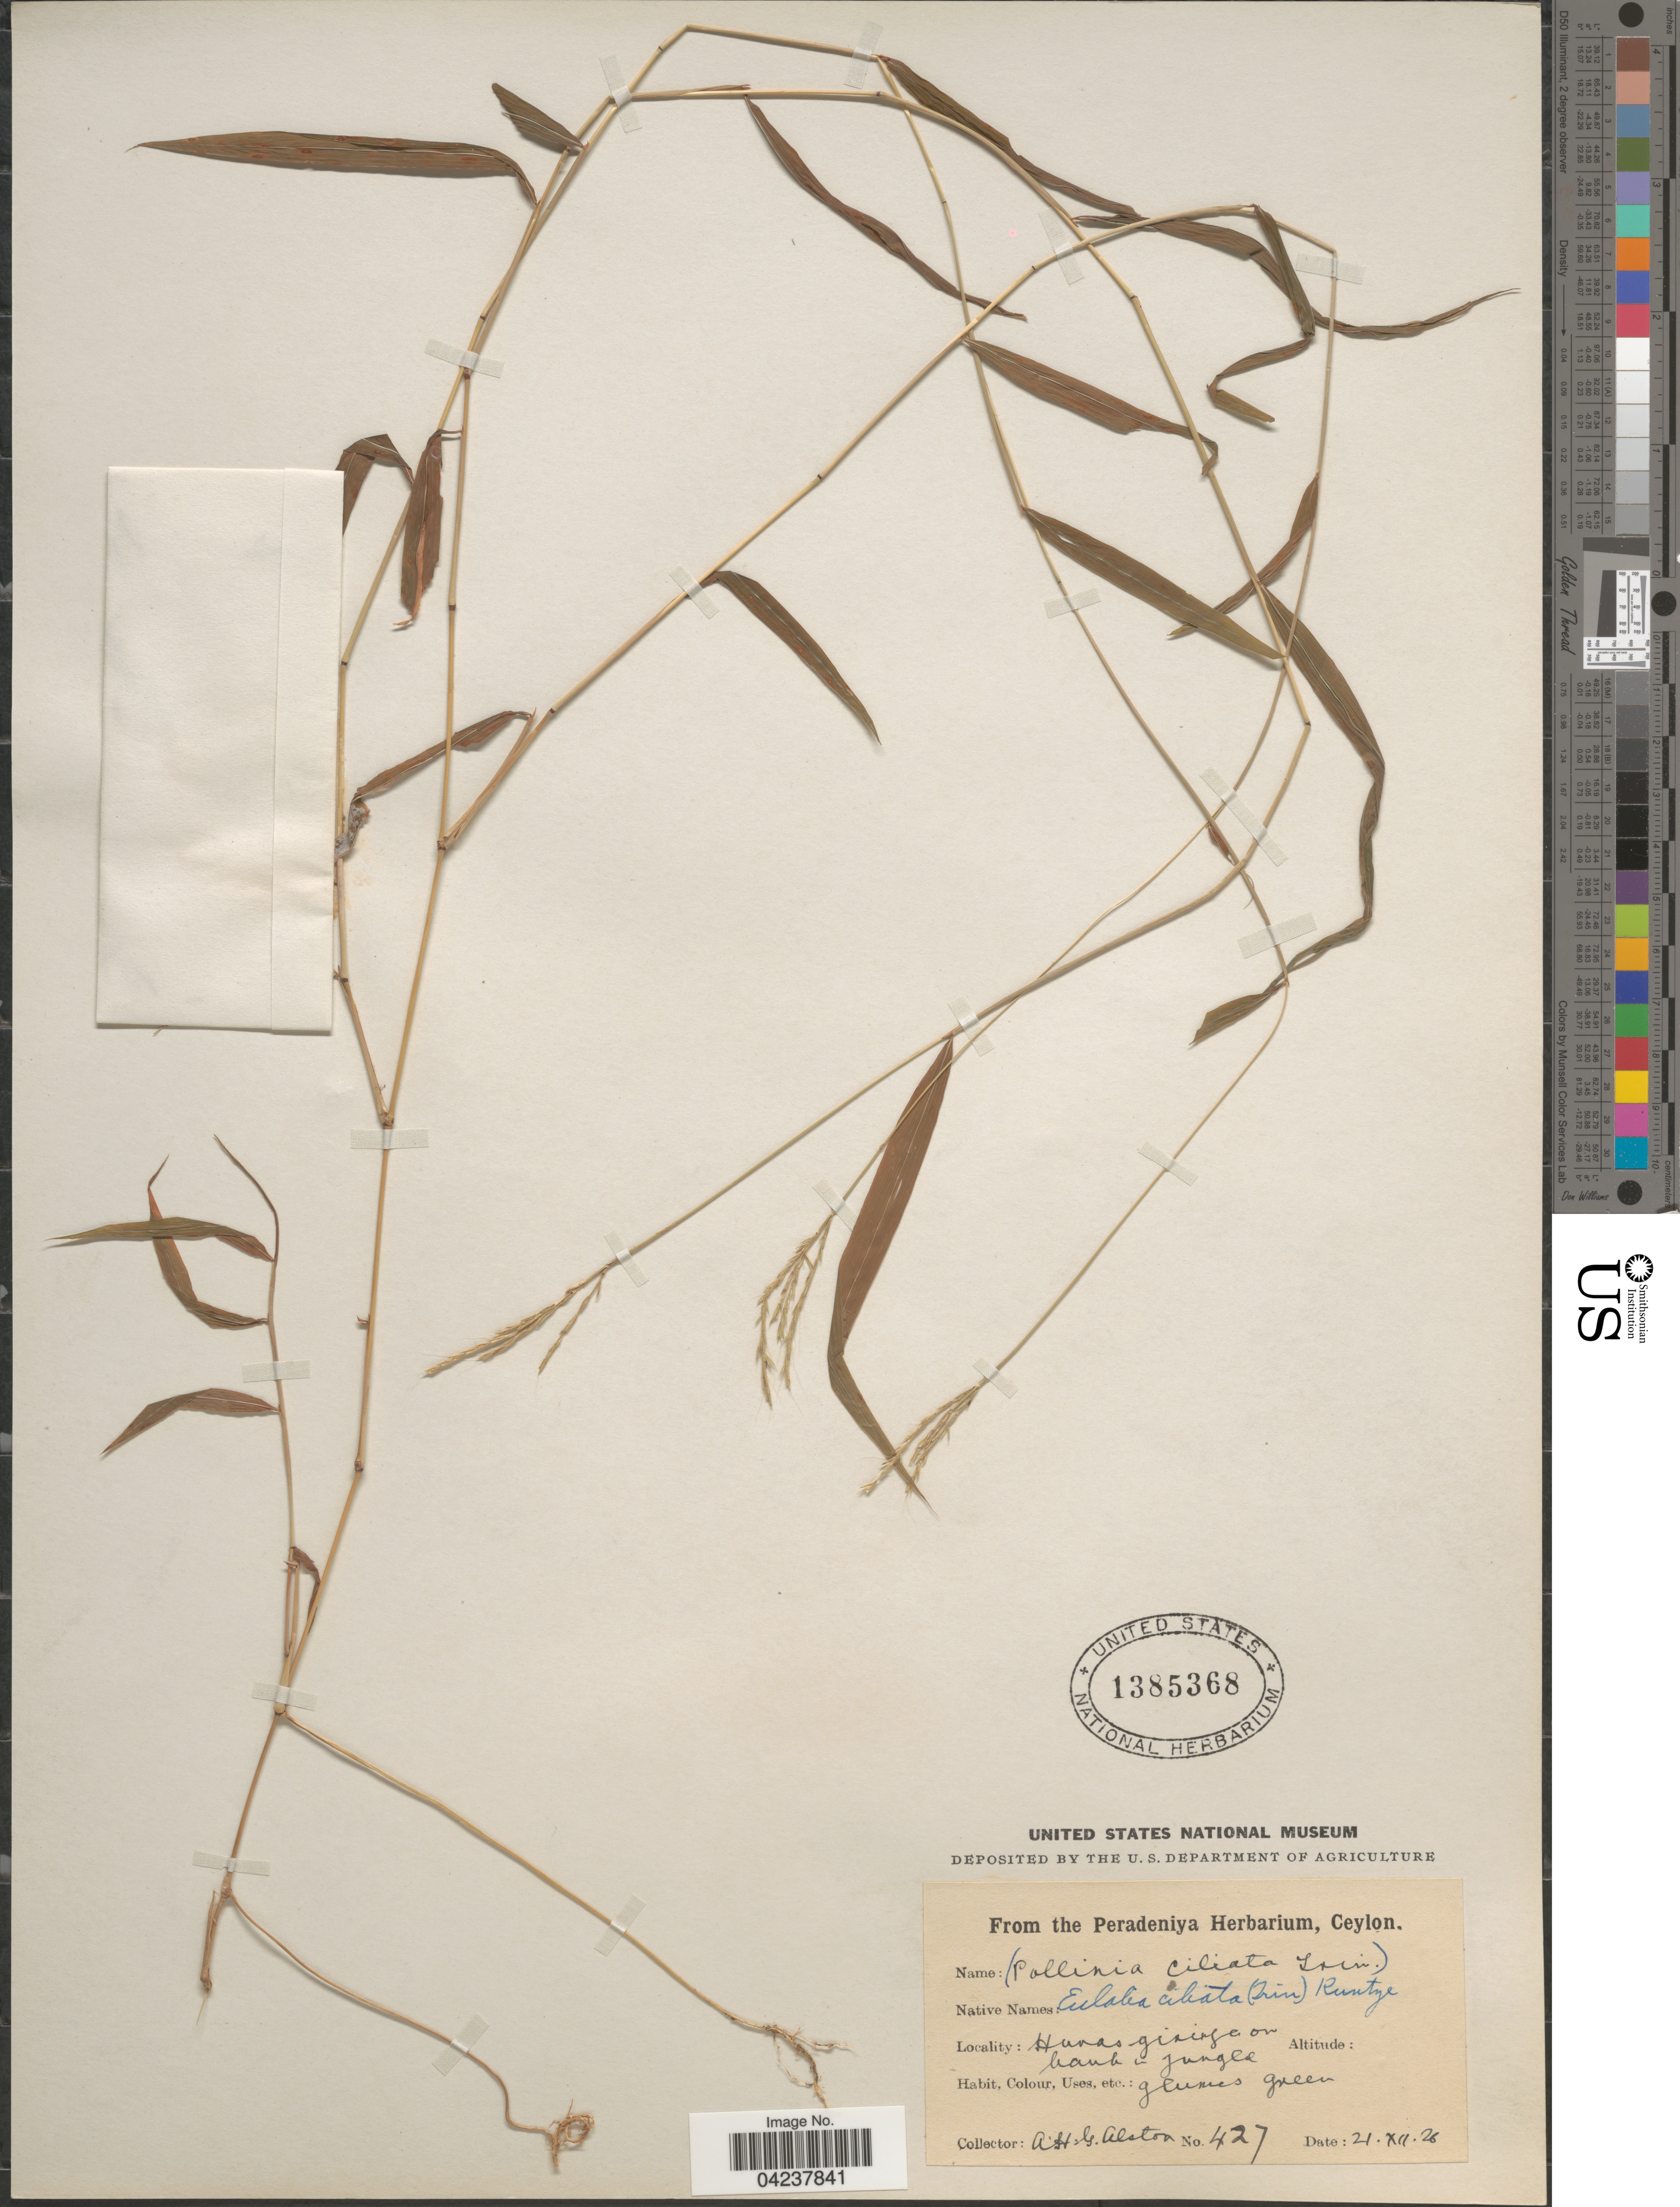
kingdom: Plantae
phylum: Tracheophyta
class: Liliopsida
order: Poales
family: Poaceae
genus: Microstegium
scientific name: Microstegium biaristatum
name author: (Steud.) Keng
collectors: A. H. Alston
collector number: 427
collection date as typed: Transcribed d/m/y: 21/12/26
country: Sri Lanka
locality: Ceylon. Hunasgiriya on bank in jungle.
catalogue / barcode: US 1385368